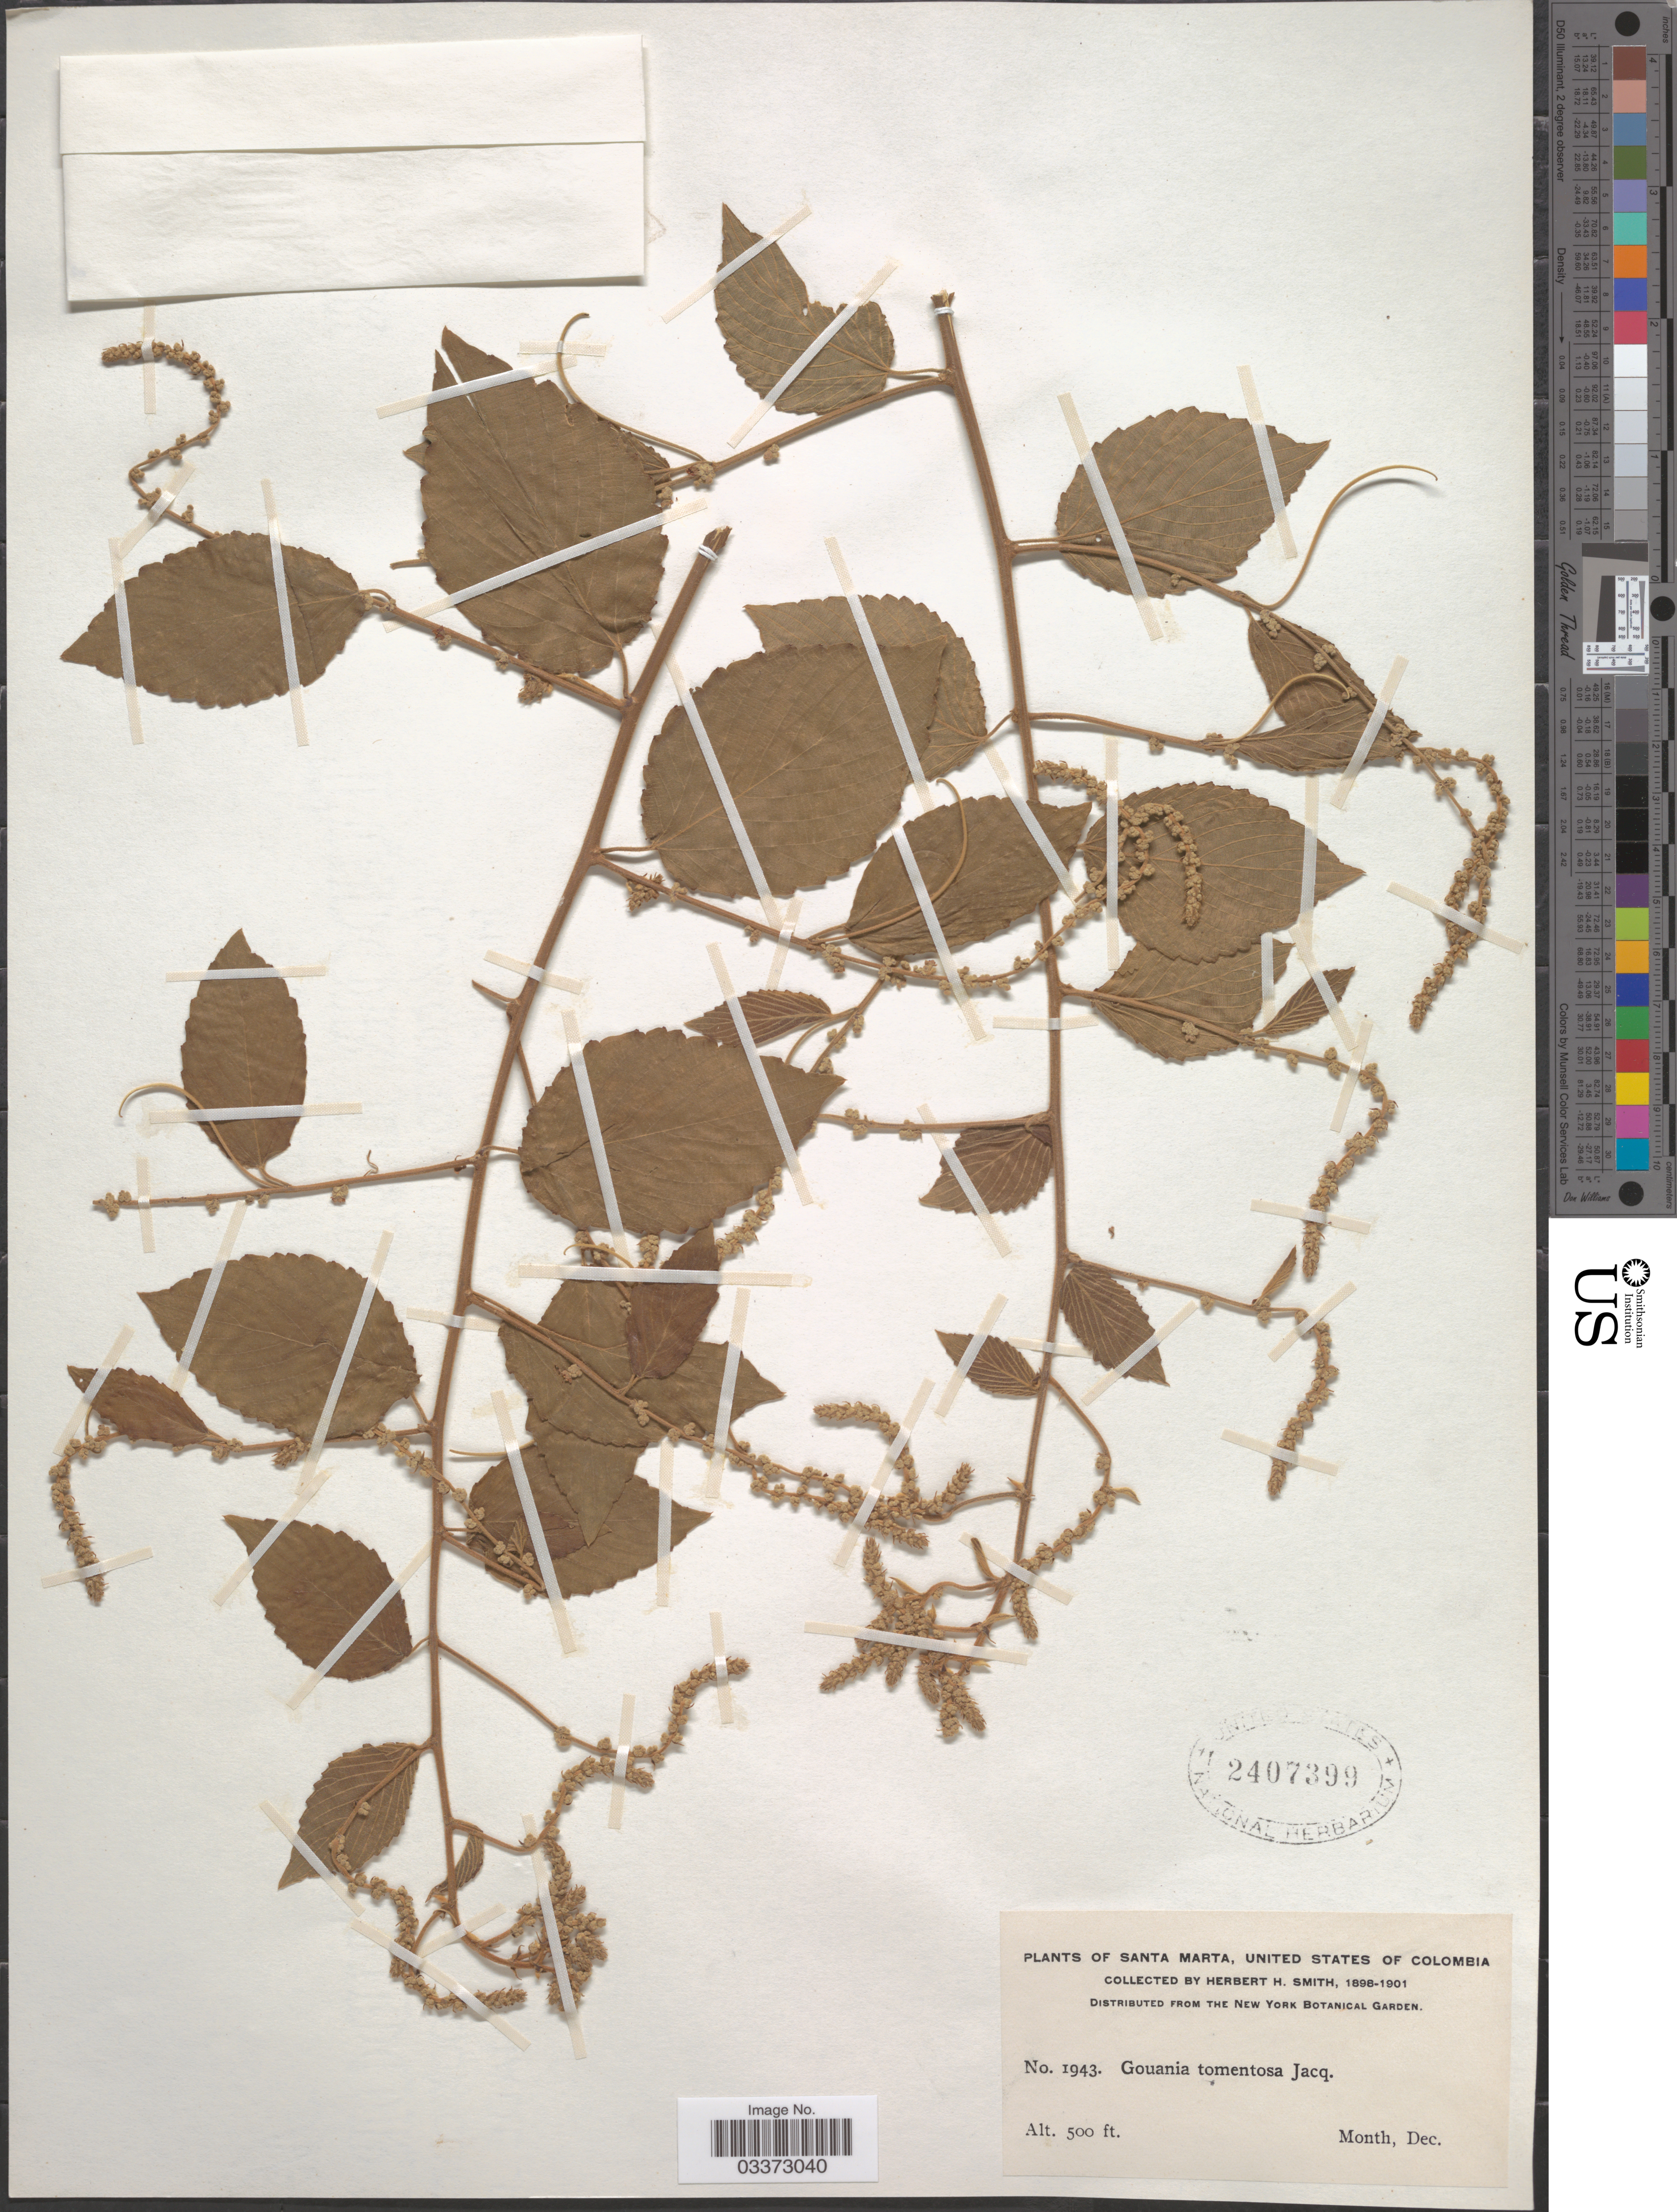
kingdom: Plantae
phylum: Tracheophyta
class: Magnoliopsida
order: Rosales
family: Rhamnaceae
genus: Gouania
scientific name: Gouania tomentosa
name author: Jacq.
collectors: Herbert H. Smith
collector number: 1943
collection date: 1898-12/1901-12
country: Colombia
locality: Santa Marta, United States of Colombia.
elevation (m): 152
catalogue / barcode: US 2407399